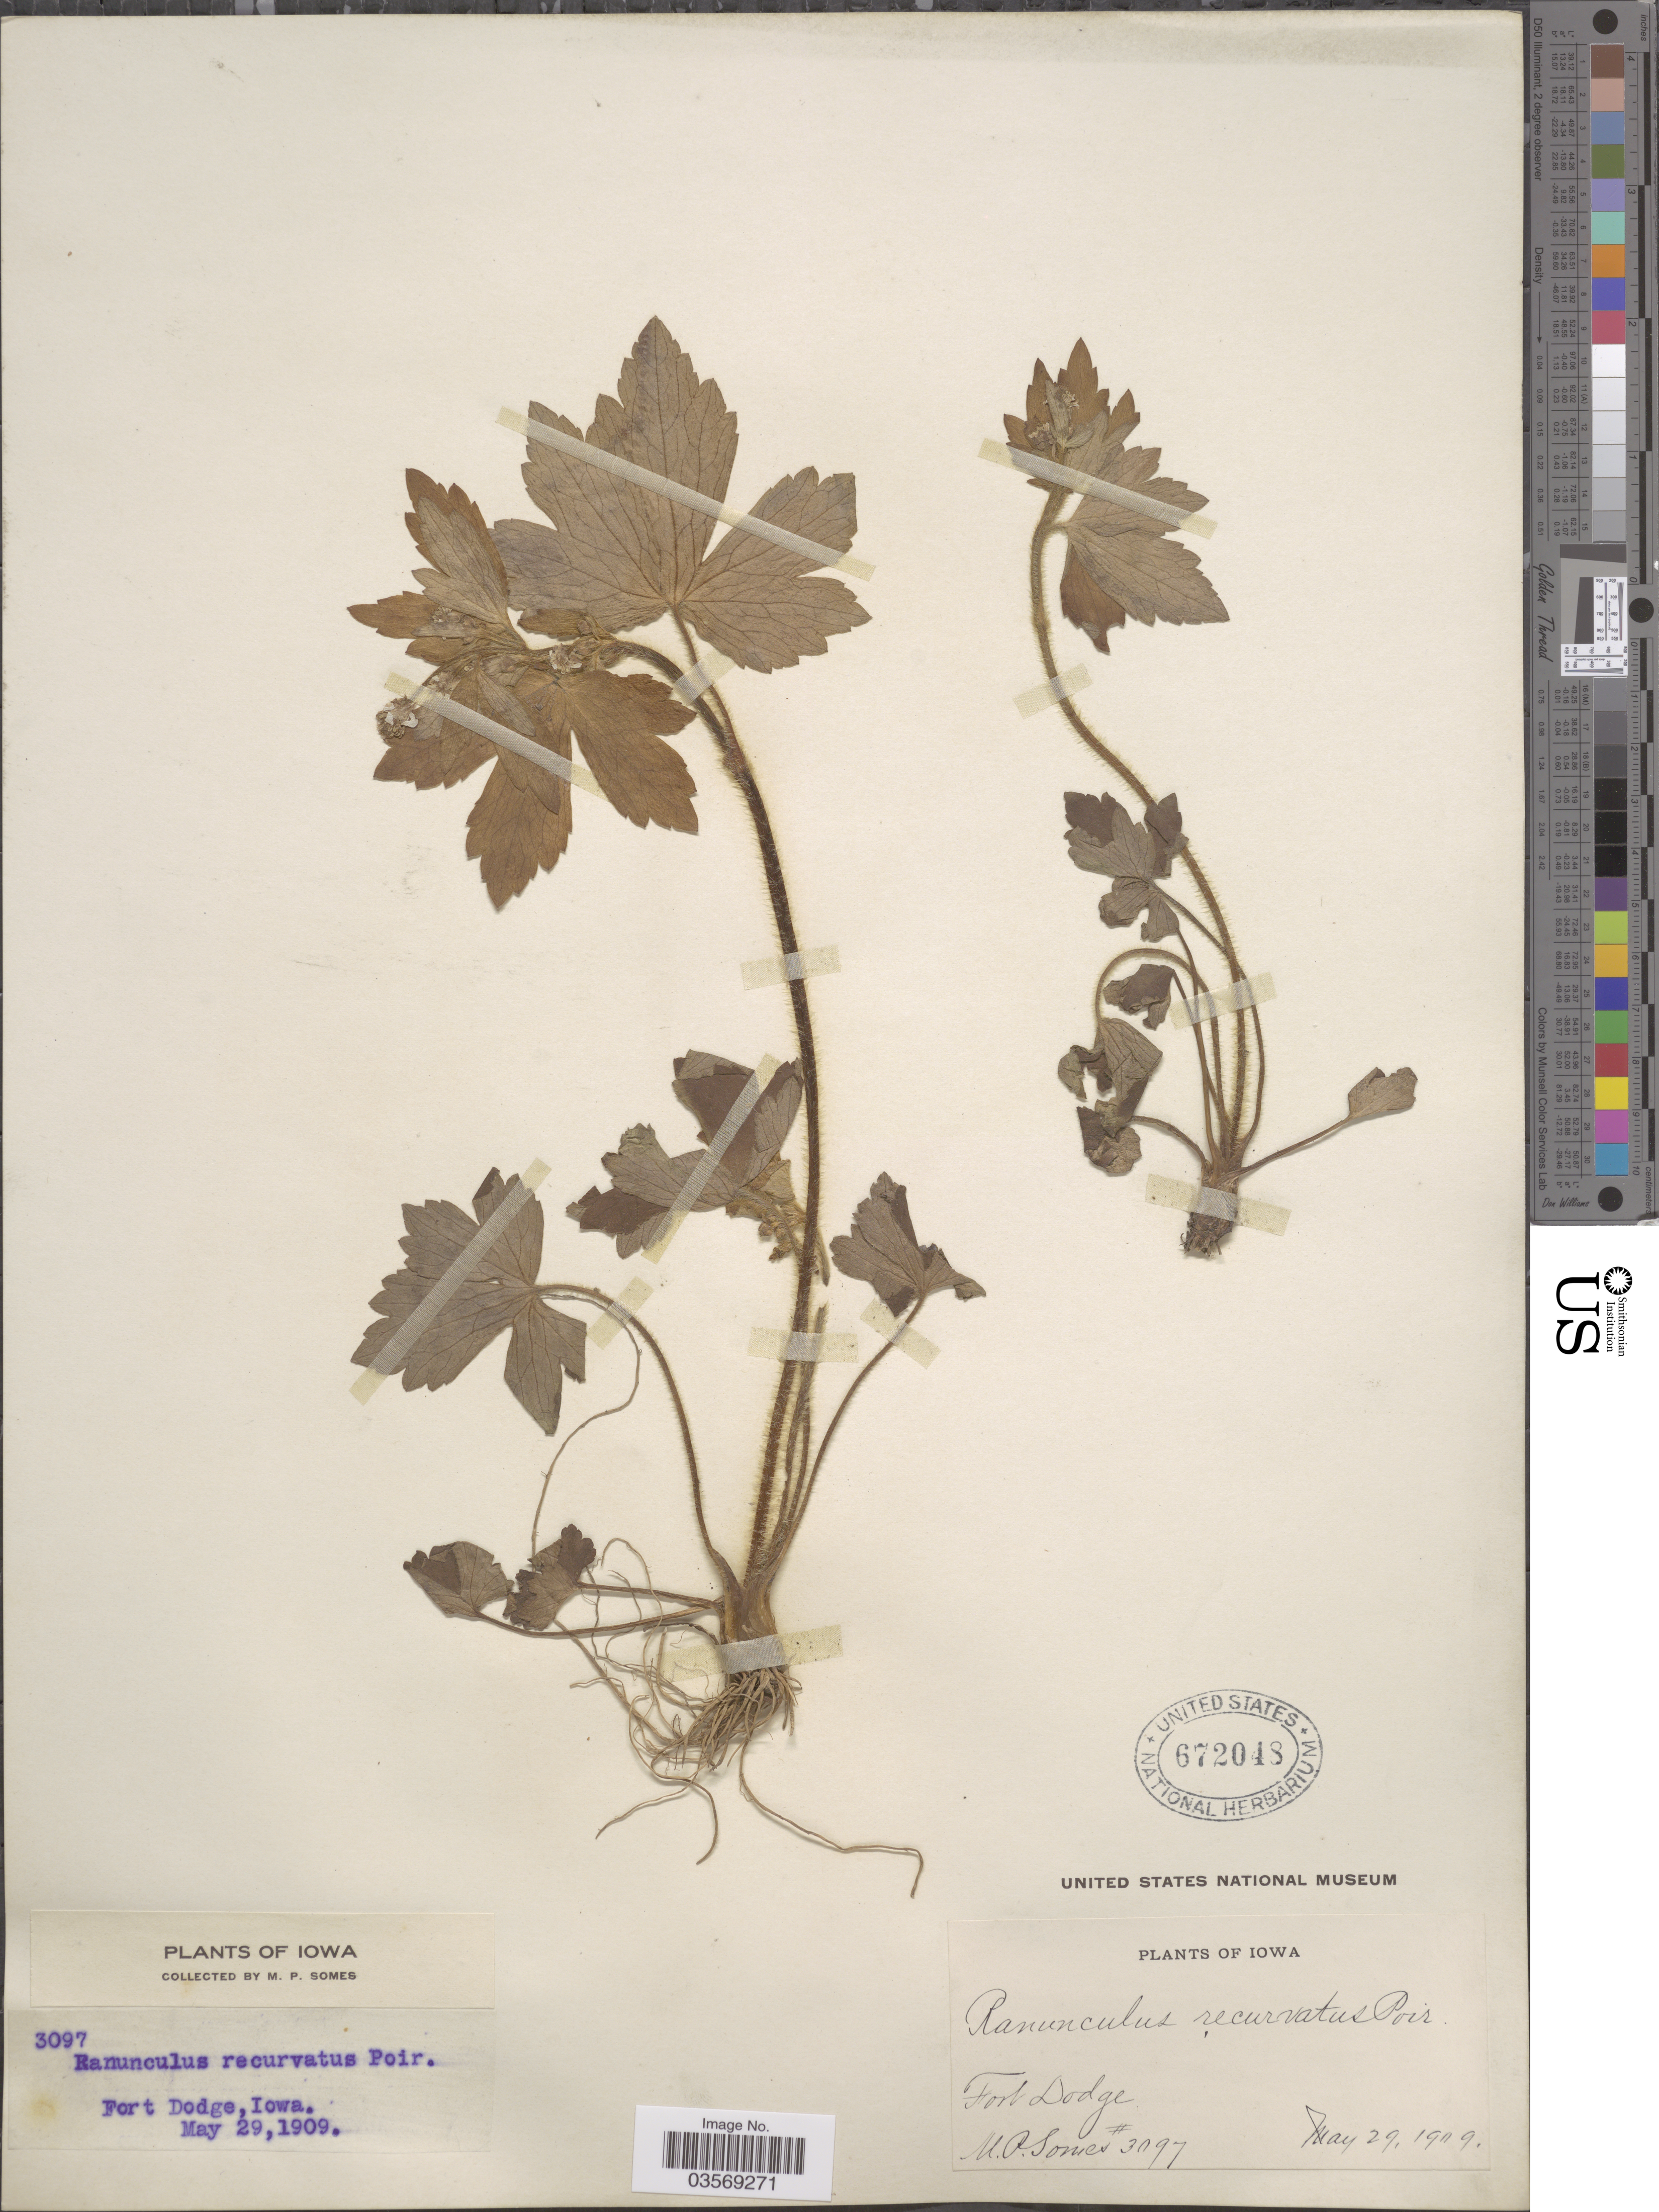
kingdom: Plantae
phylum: Tracheophyta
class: Magnoliopsida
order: Ranunculales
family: Ranunculaceae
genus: Ranunculus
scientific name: Ranunculus recurvatus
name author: Poir.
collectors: M. Somes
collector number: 3097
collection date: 1909-05-29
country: United States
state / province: Iowa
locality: Fort Dodge.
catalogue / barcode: US 672048